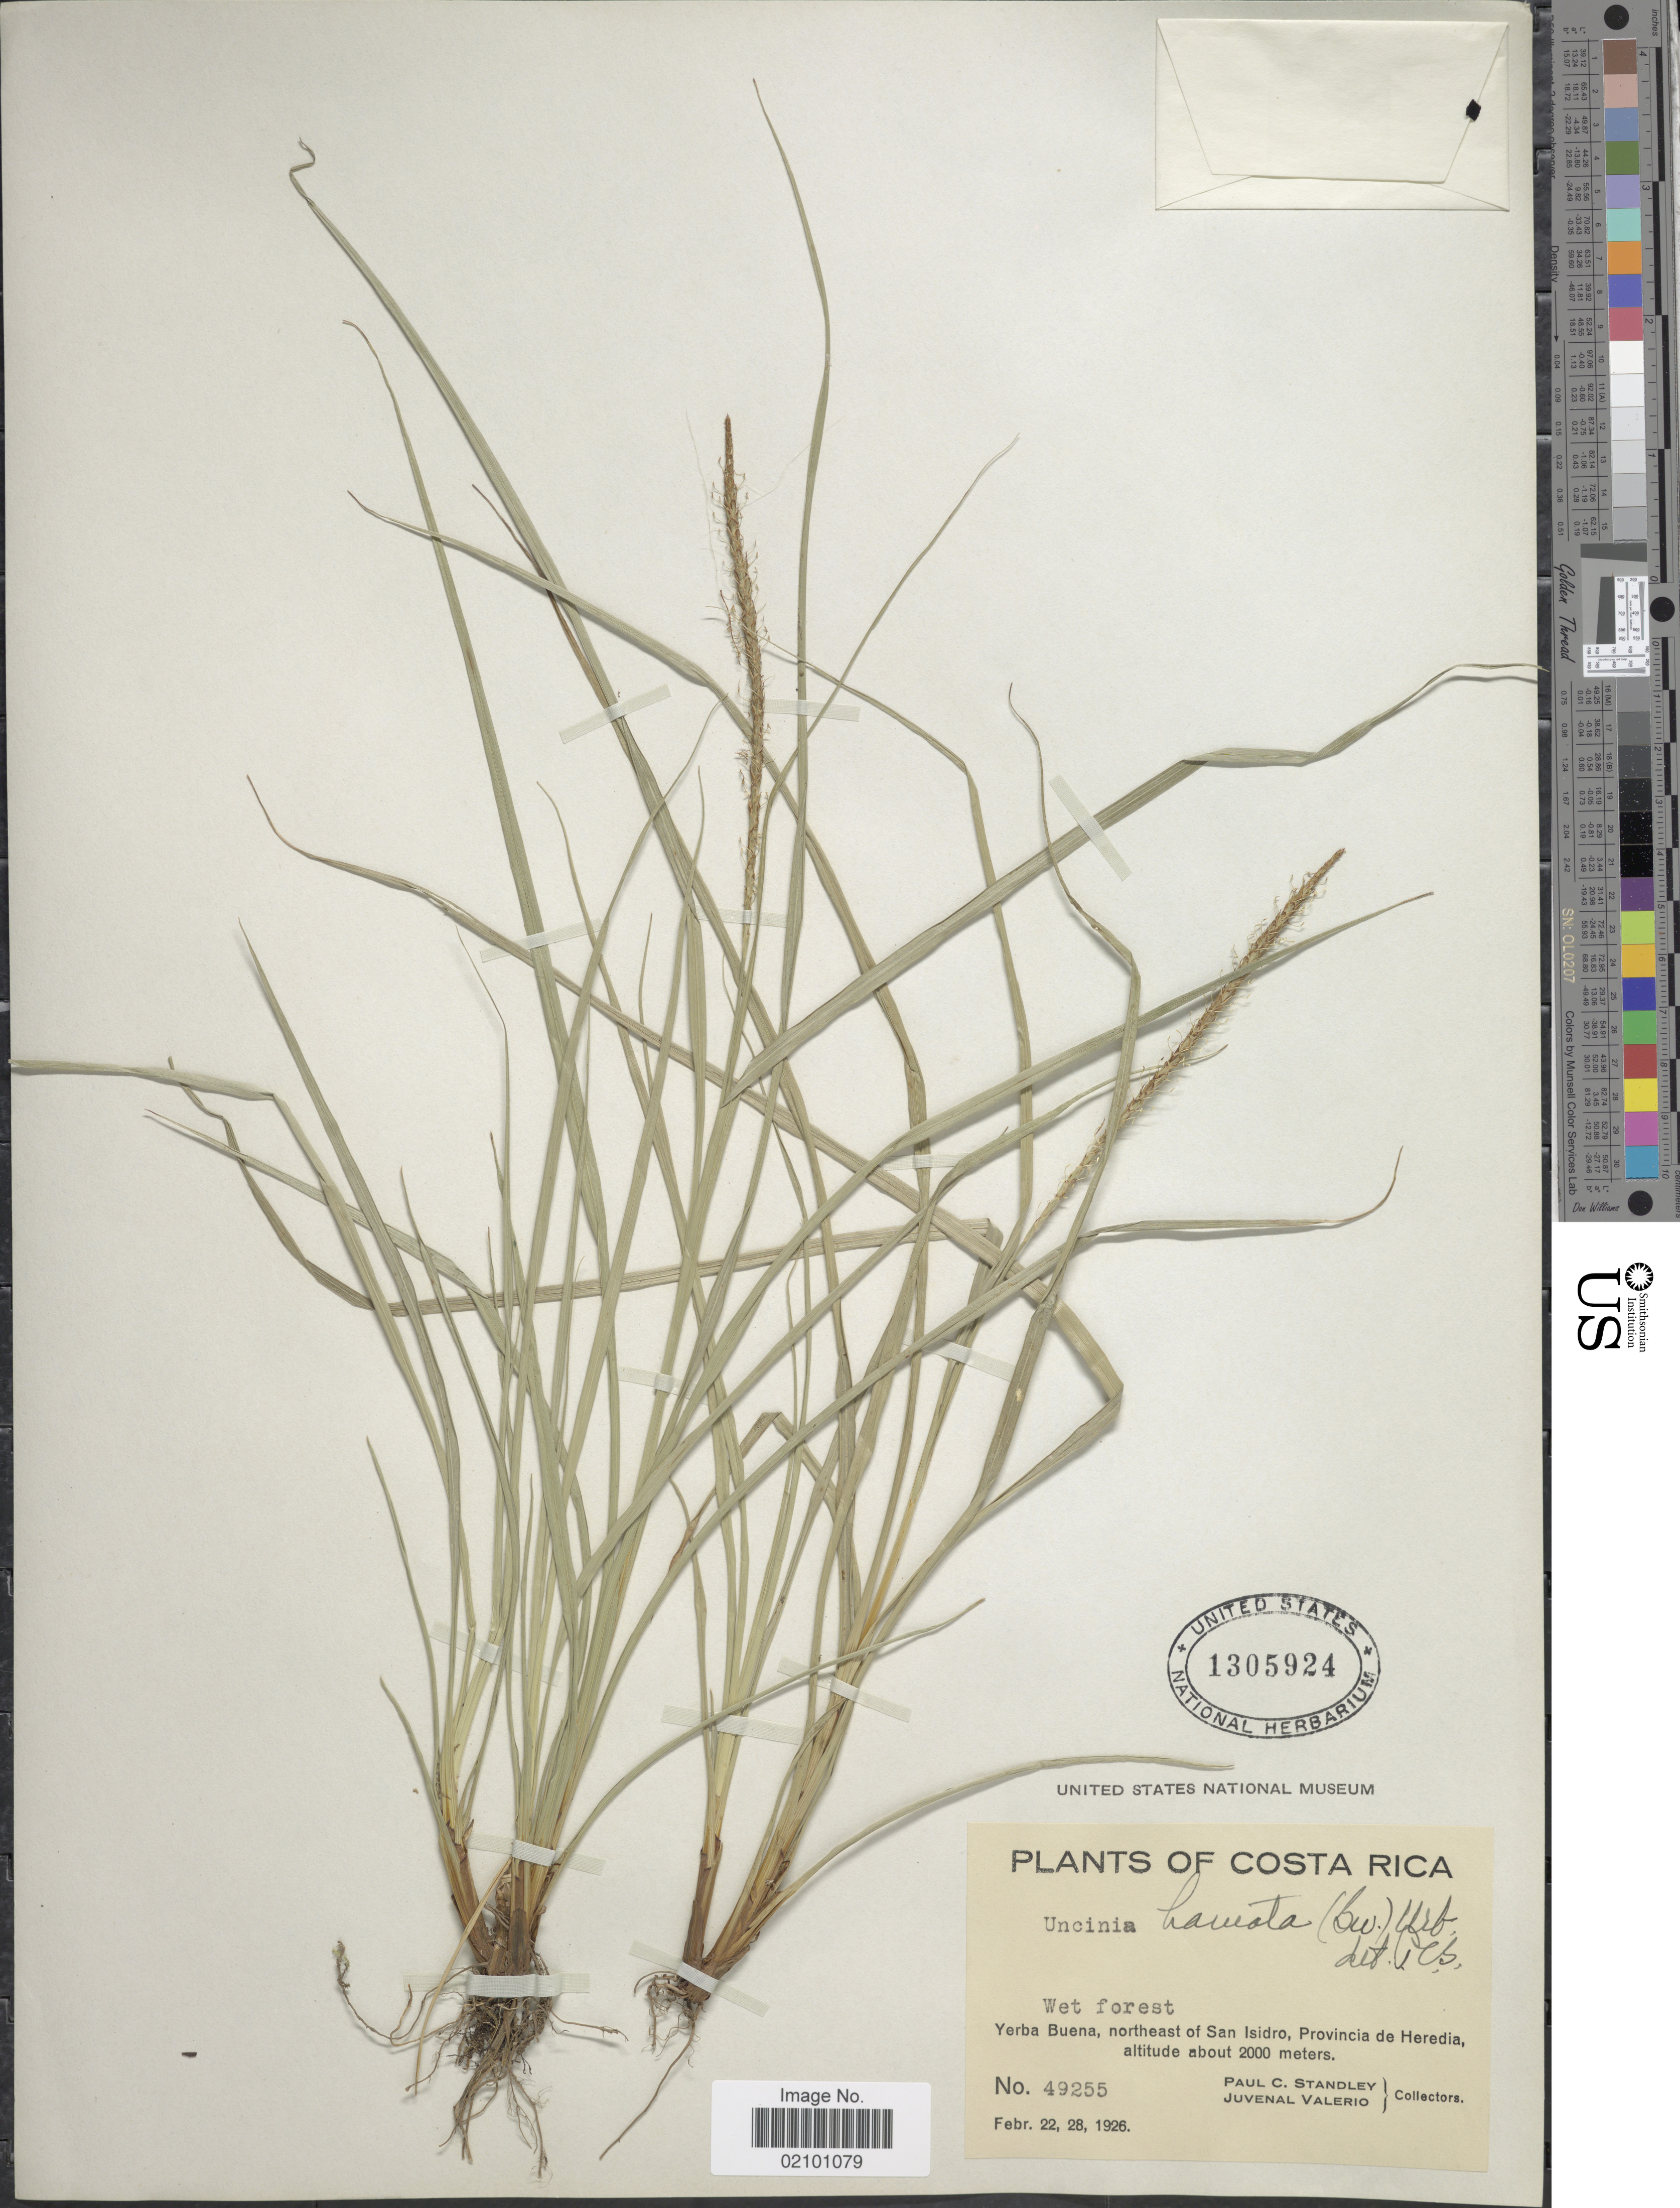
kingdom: Plantae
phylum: Tracheophyta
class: Liliopsida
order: Poales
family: Cyperaceae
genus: Carex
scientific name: Carex hamata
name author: Sw.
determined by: Strong, M. T., (US), Smithsonian Institution - National Museum of Natural History (UNITED STATES)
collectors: P. C. Standley & J. Valerio R.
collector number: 49255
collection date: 1926-02-22/1926-02-28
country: Costa Rica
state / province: Heredia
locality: Yerba Buena, northeast of San Isidro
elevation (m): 2000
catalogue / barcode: US 1305924